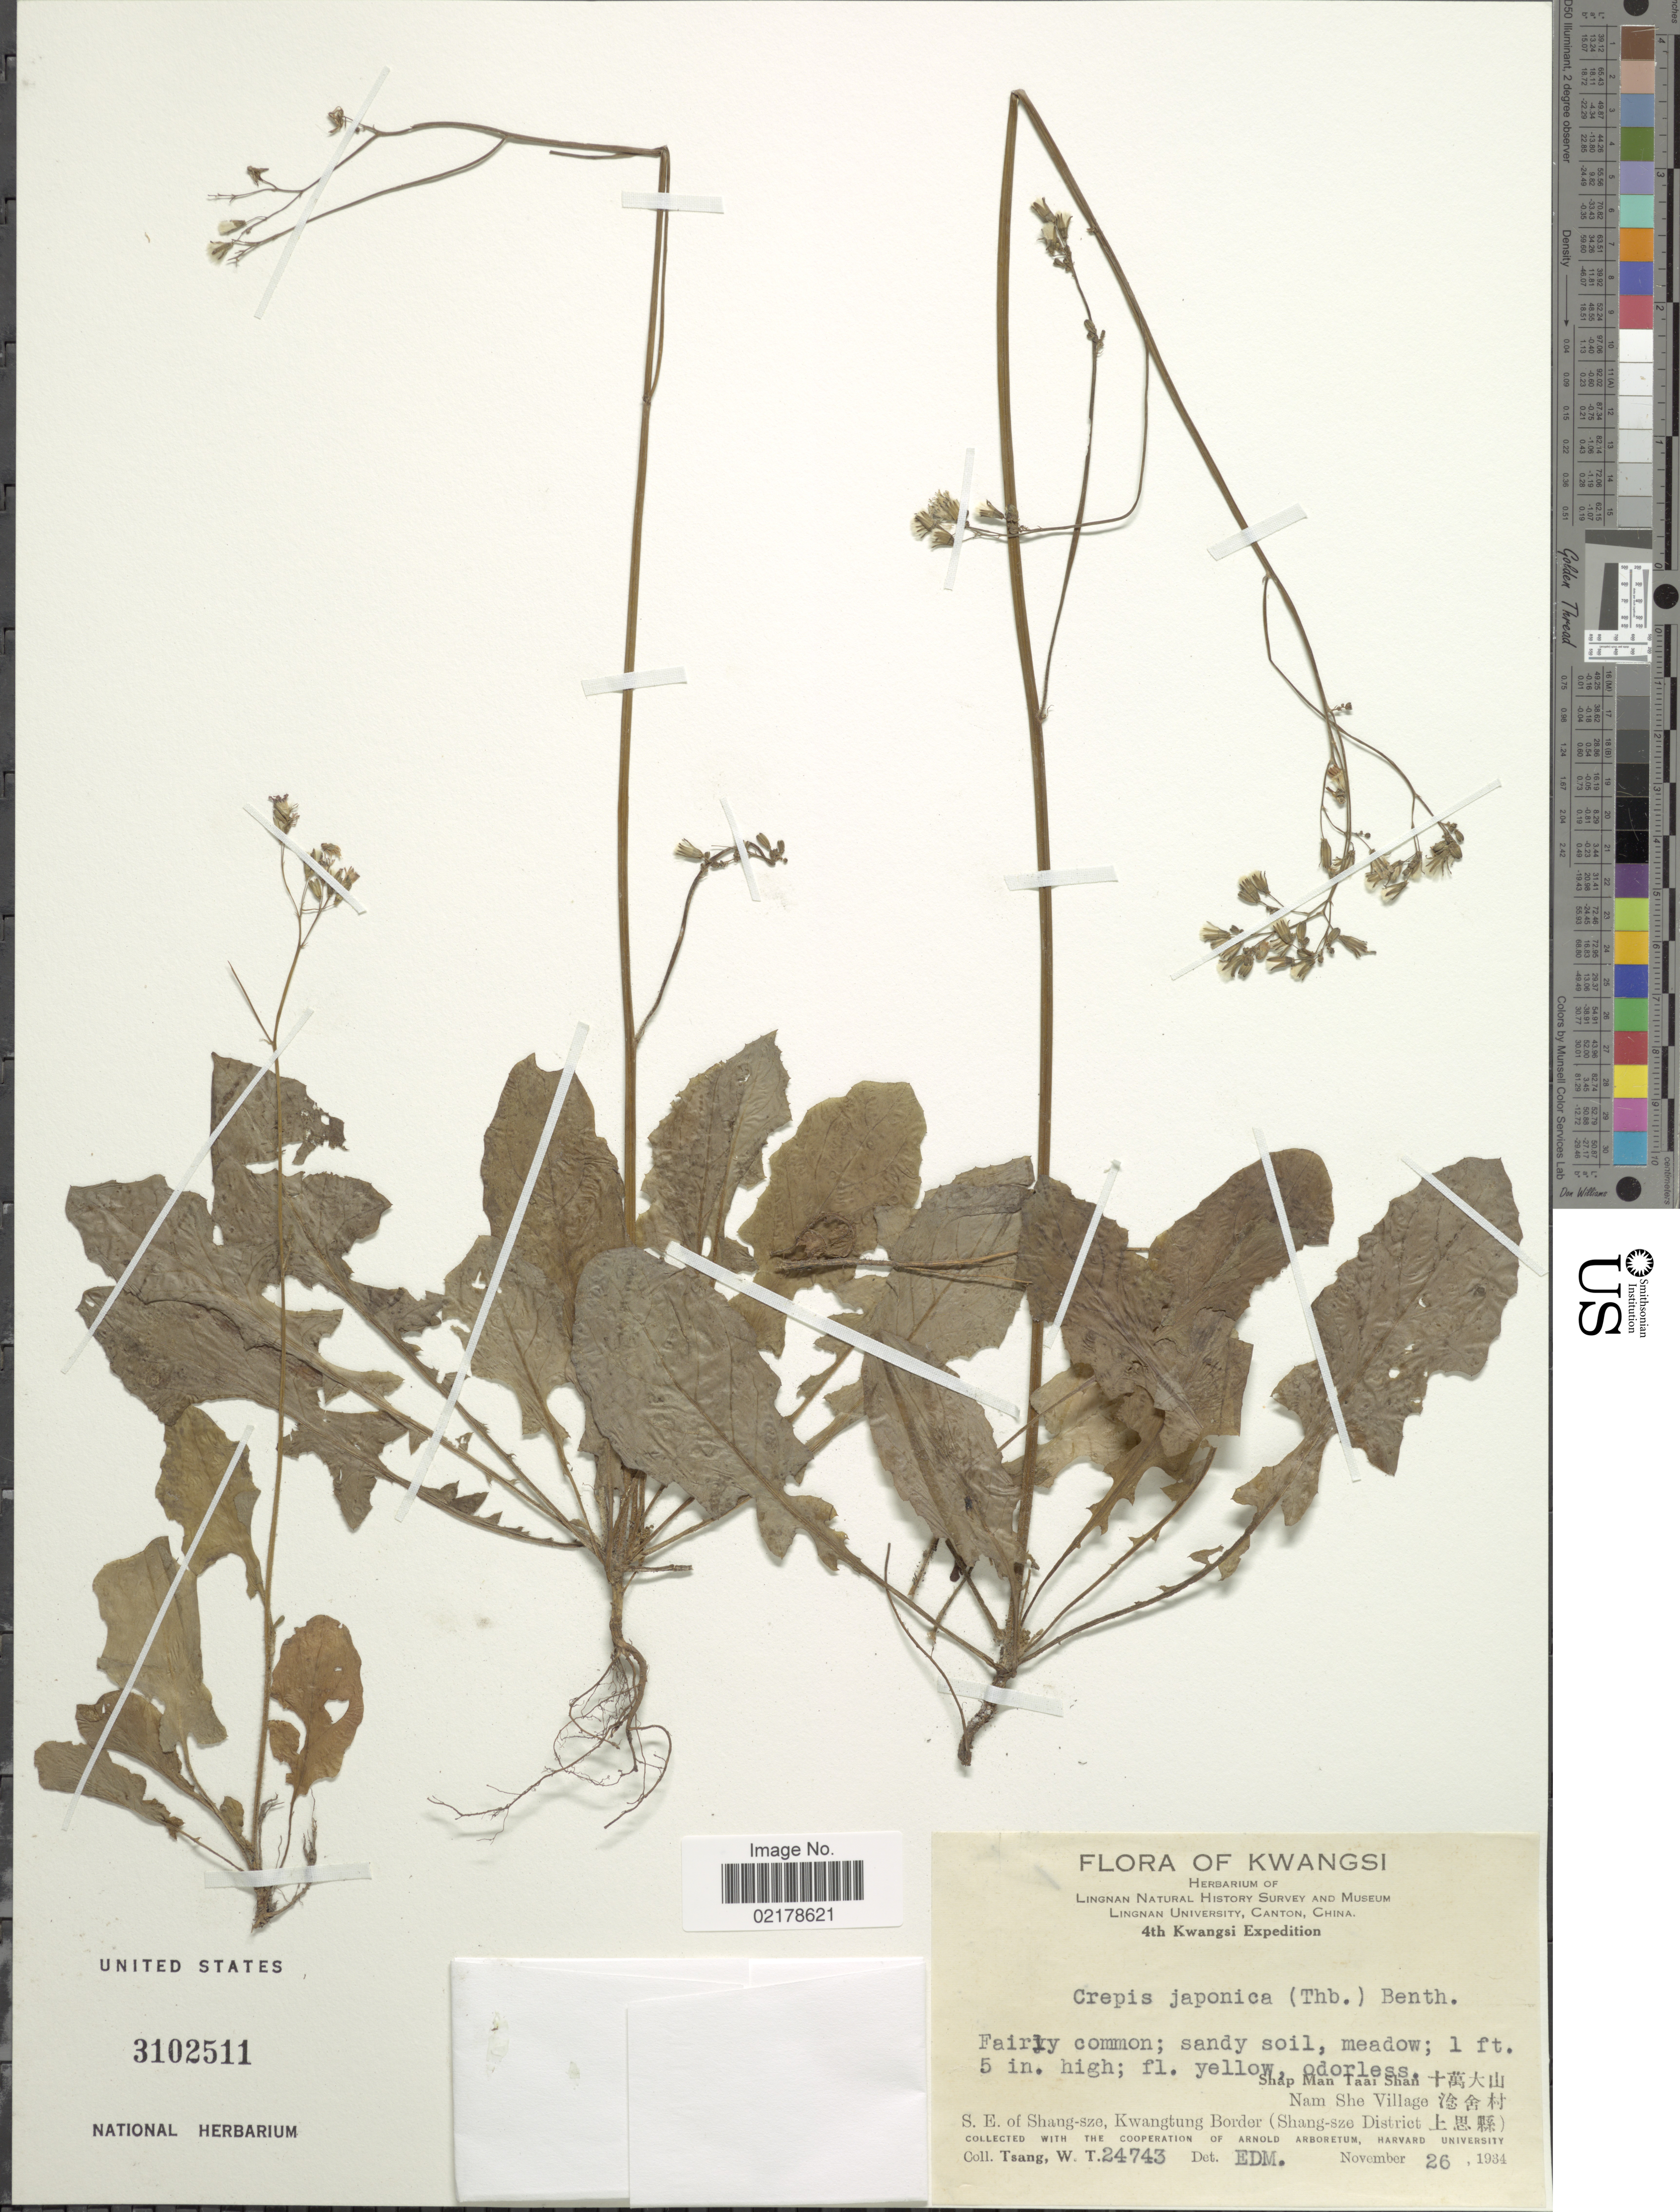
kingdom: Plantae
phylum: Tracheophyta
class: Magnoliopsida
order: Asterales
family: Asteraceae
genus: Youngia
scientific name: Youngia japonica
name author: (L.) DC.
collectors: W. T. Tsang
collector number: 24743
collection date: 1934-11-26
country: China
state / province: Guangxi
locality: Kwangsi. Shap Man Taai Shan X. Nam She Village X. S.E. of Shang-sze, Kwangtung Border (Shang-sze District X)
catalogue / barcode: US 3102511